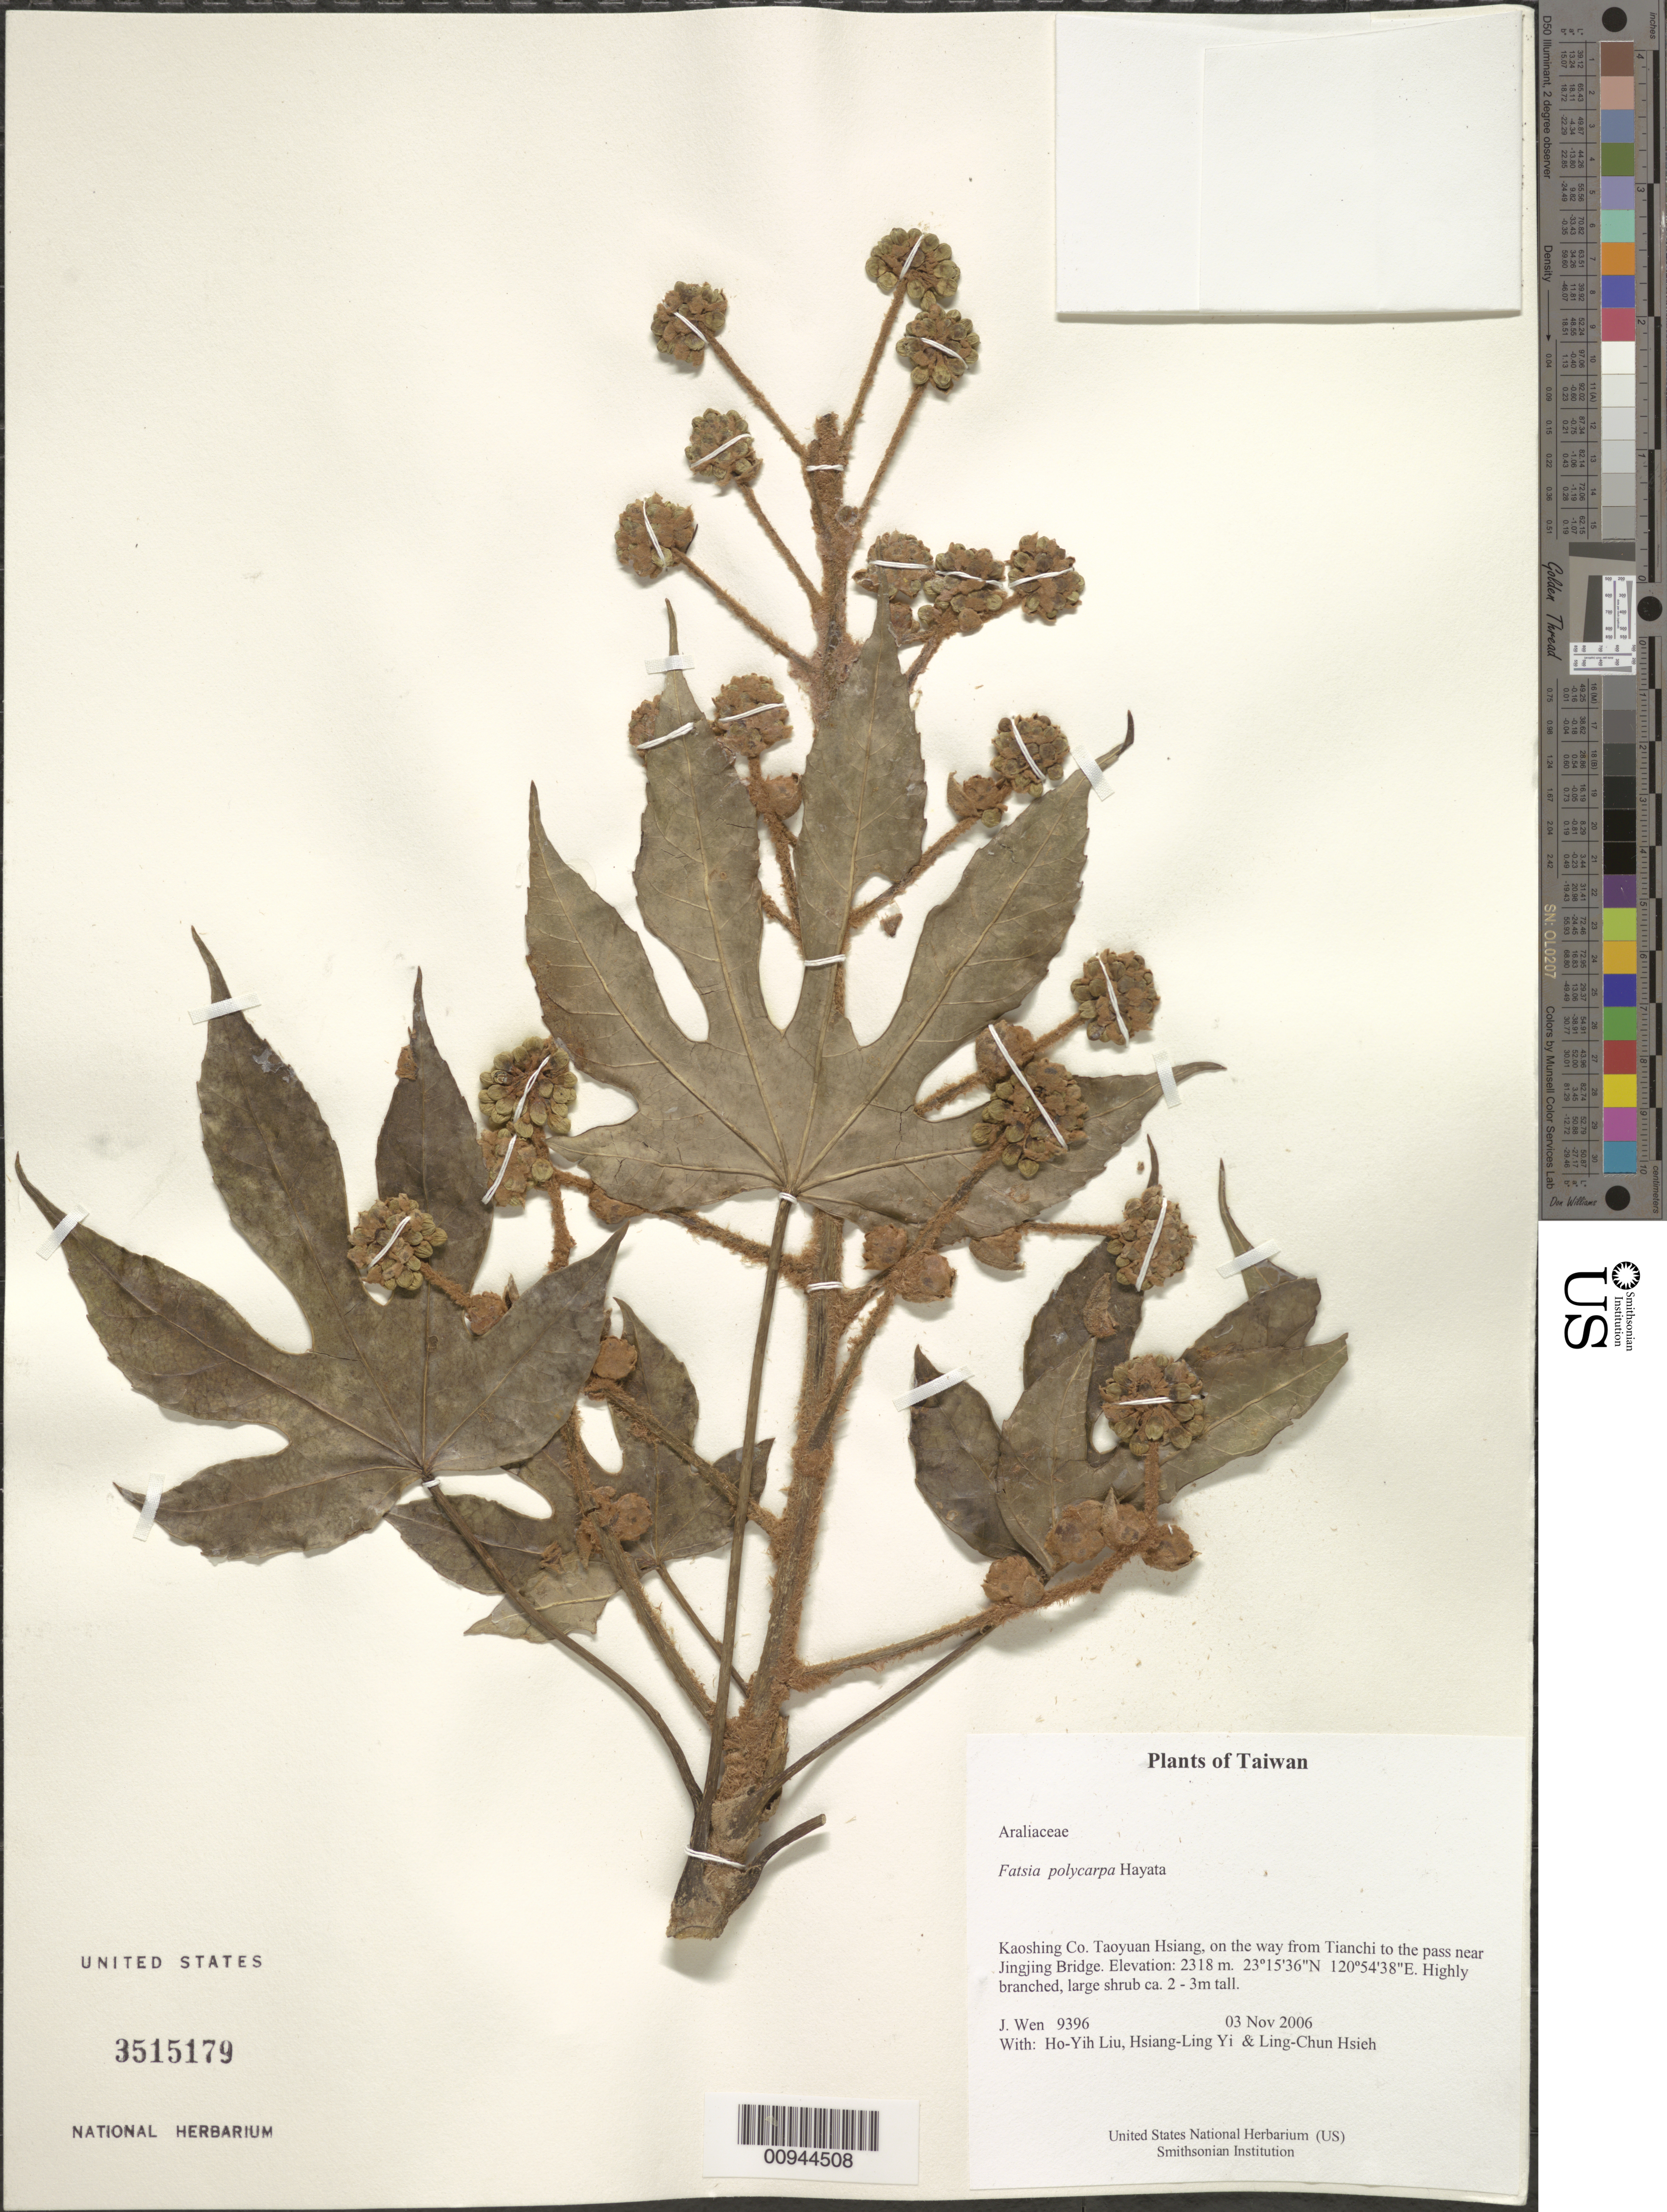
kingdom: Plantae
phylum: Tracheophyta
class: Magnoliopsida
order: Apiales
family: Araliaceae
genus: Fatsia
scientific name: Fatsia polycarpa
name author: Hayata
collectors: J. Wen, H. Liu, H. l. Yi & L. Hsieh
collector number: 9396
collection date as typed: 03 Nov 2006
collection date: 2006-11-03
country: Taiwan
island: Taiwan [Formosa]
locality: Taoyuan Hsiang, on the way from Tianchi to the pass near Jingjing Bridge.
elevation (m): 2318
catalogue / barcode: US 3515179